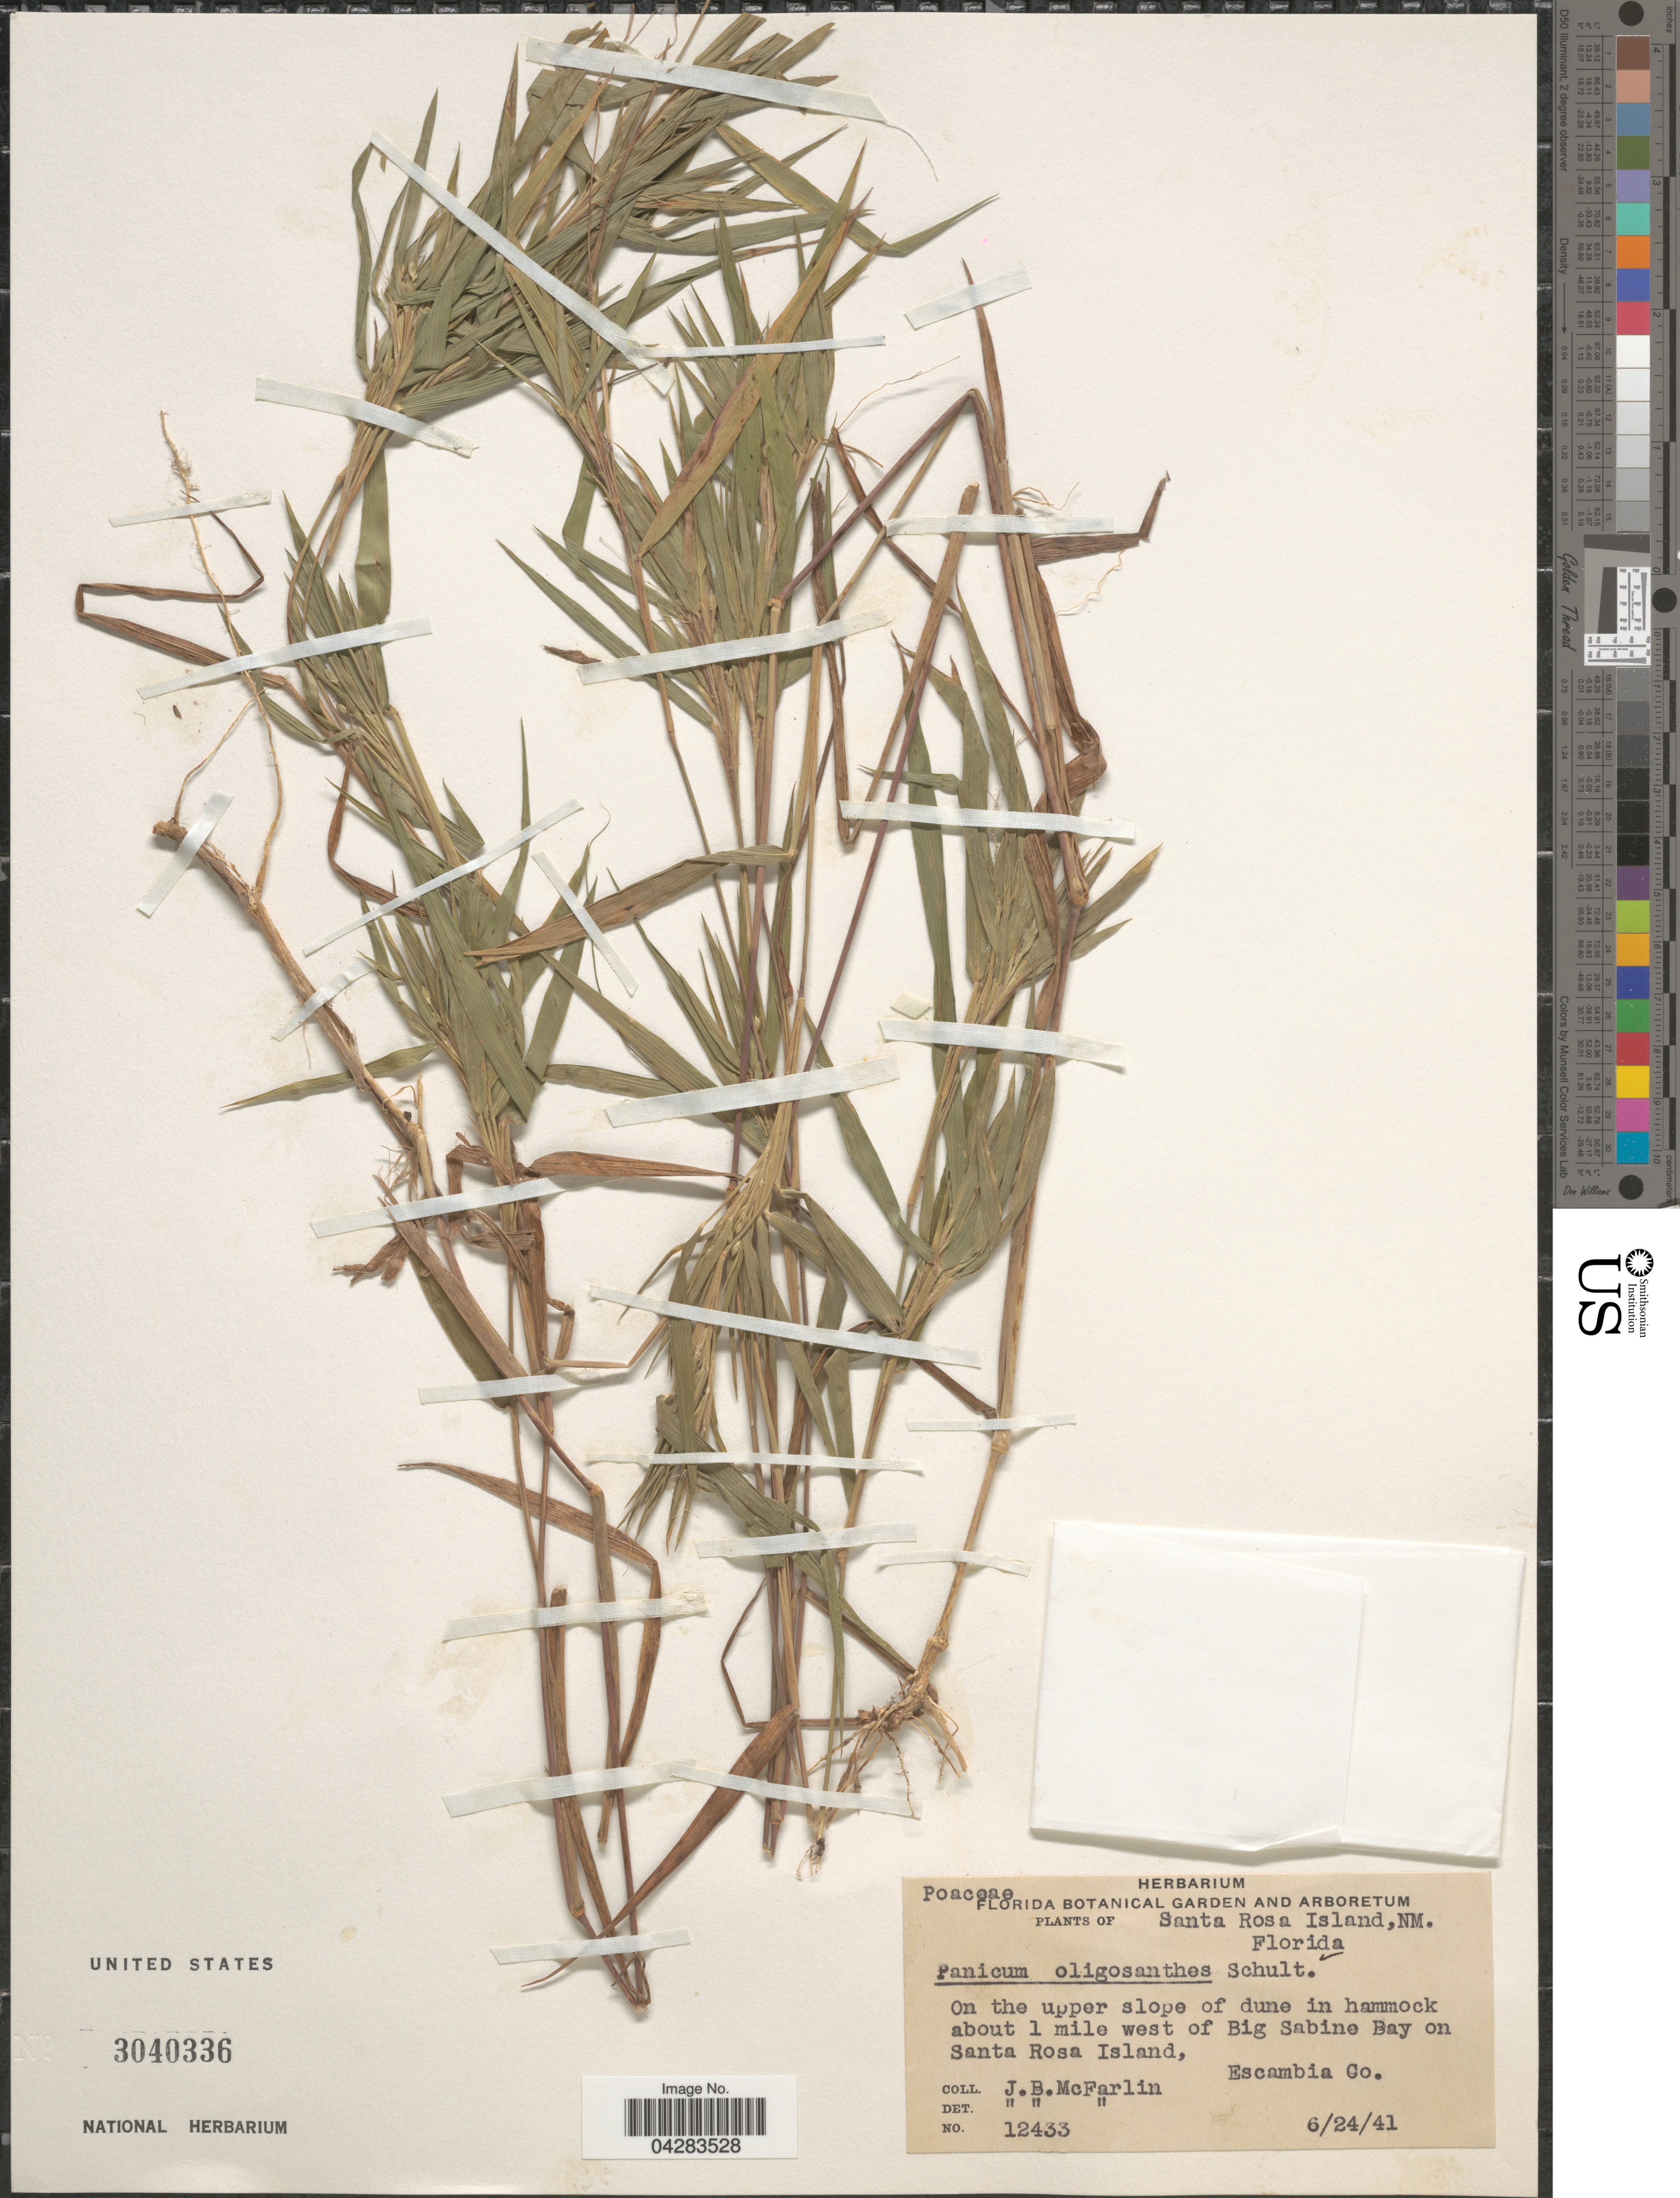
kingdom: Plantae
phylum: Tracheophyta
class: Liliopsida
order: Poales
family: Poaceae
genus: Dichanthelium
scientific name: Dichanthelium oligosanthes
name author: (Schult.) Gould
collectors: J. McFarlin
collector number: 12433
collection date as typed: Transcribed d/m/y: 24/6/41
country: United States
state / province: Florida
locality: Santa Rosa Island, NM. On the upper slope of dune in hammock about 1 mile west of Big Sabine Bay on Santa Rosa Island, Escambia Co.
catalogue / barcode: US 3040336